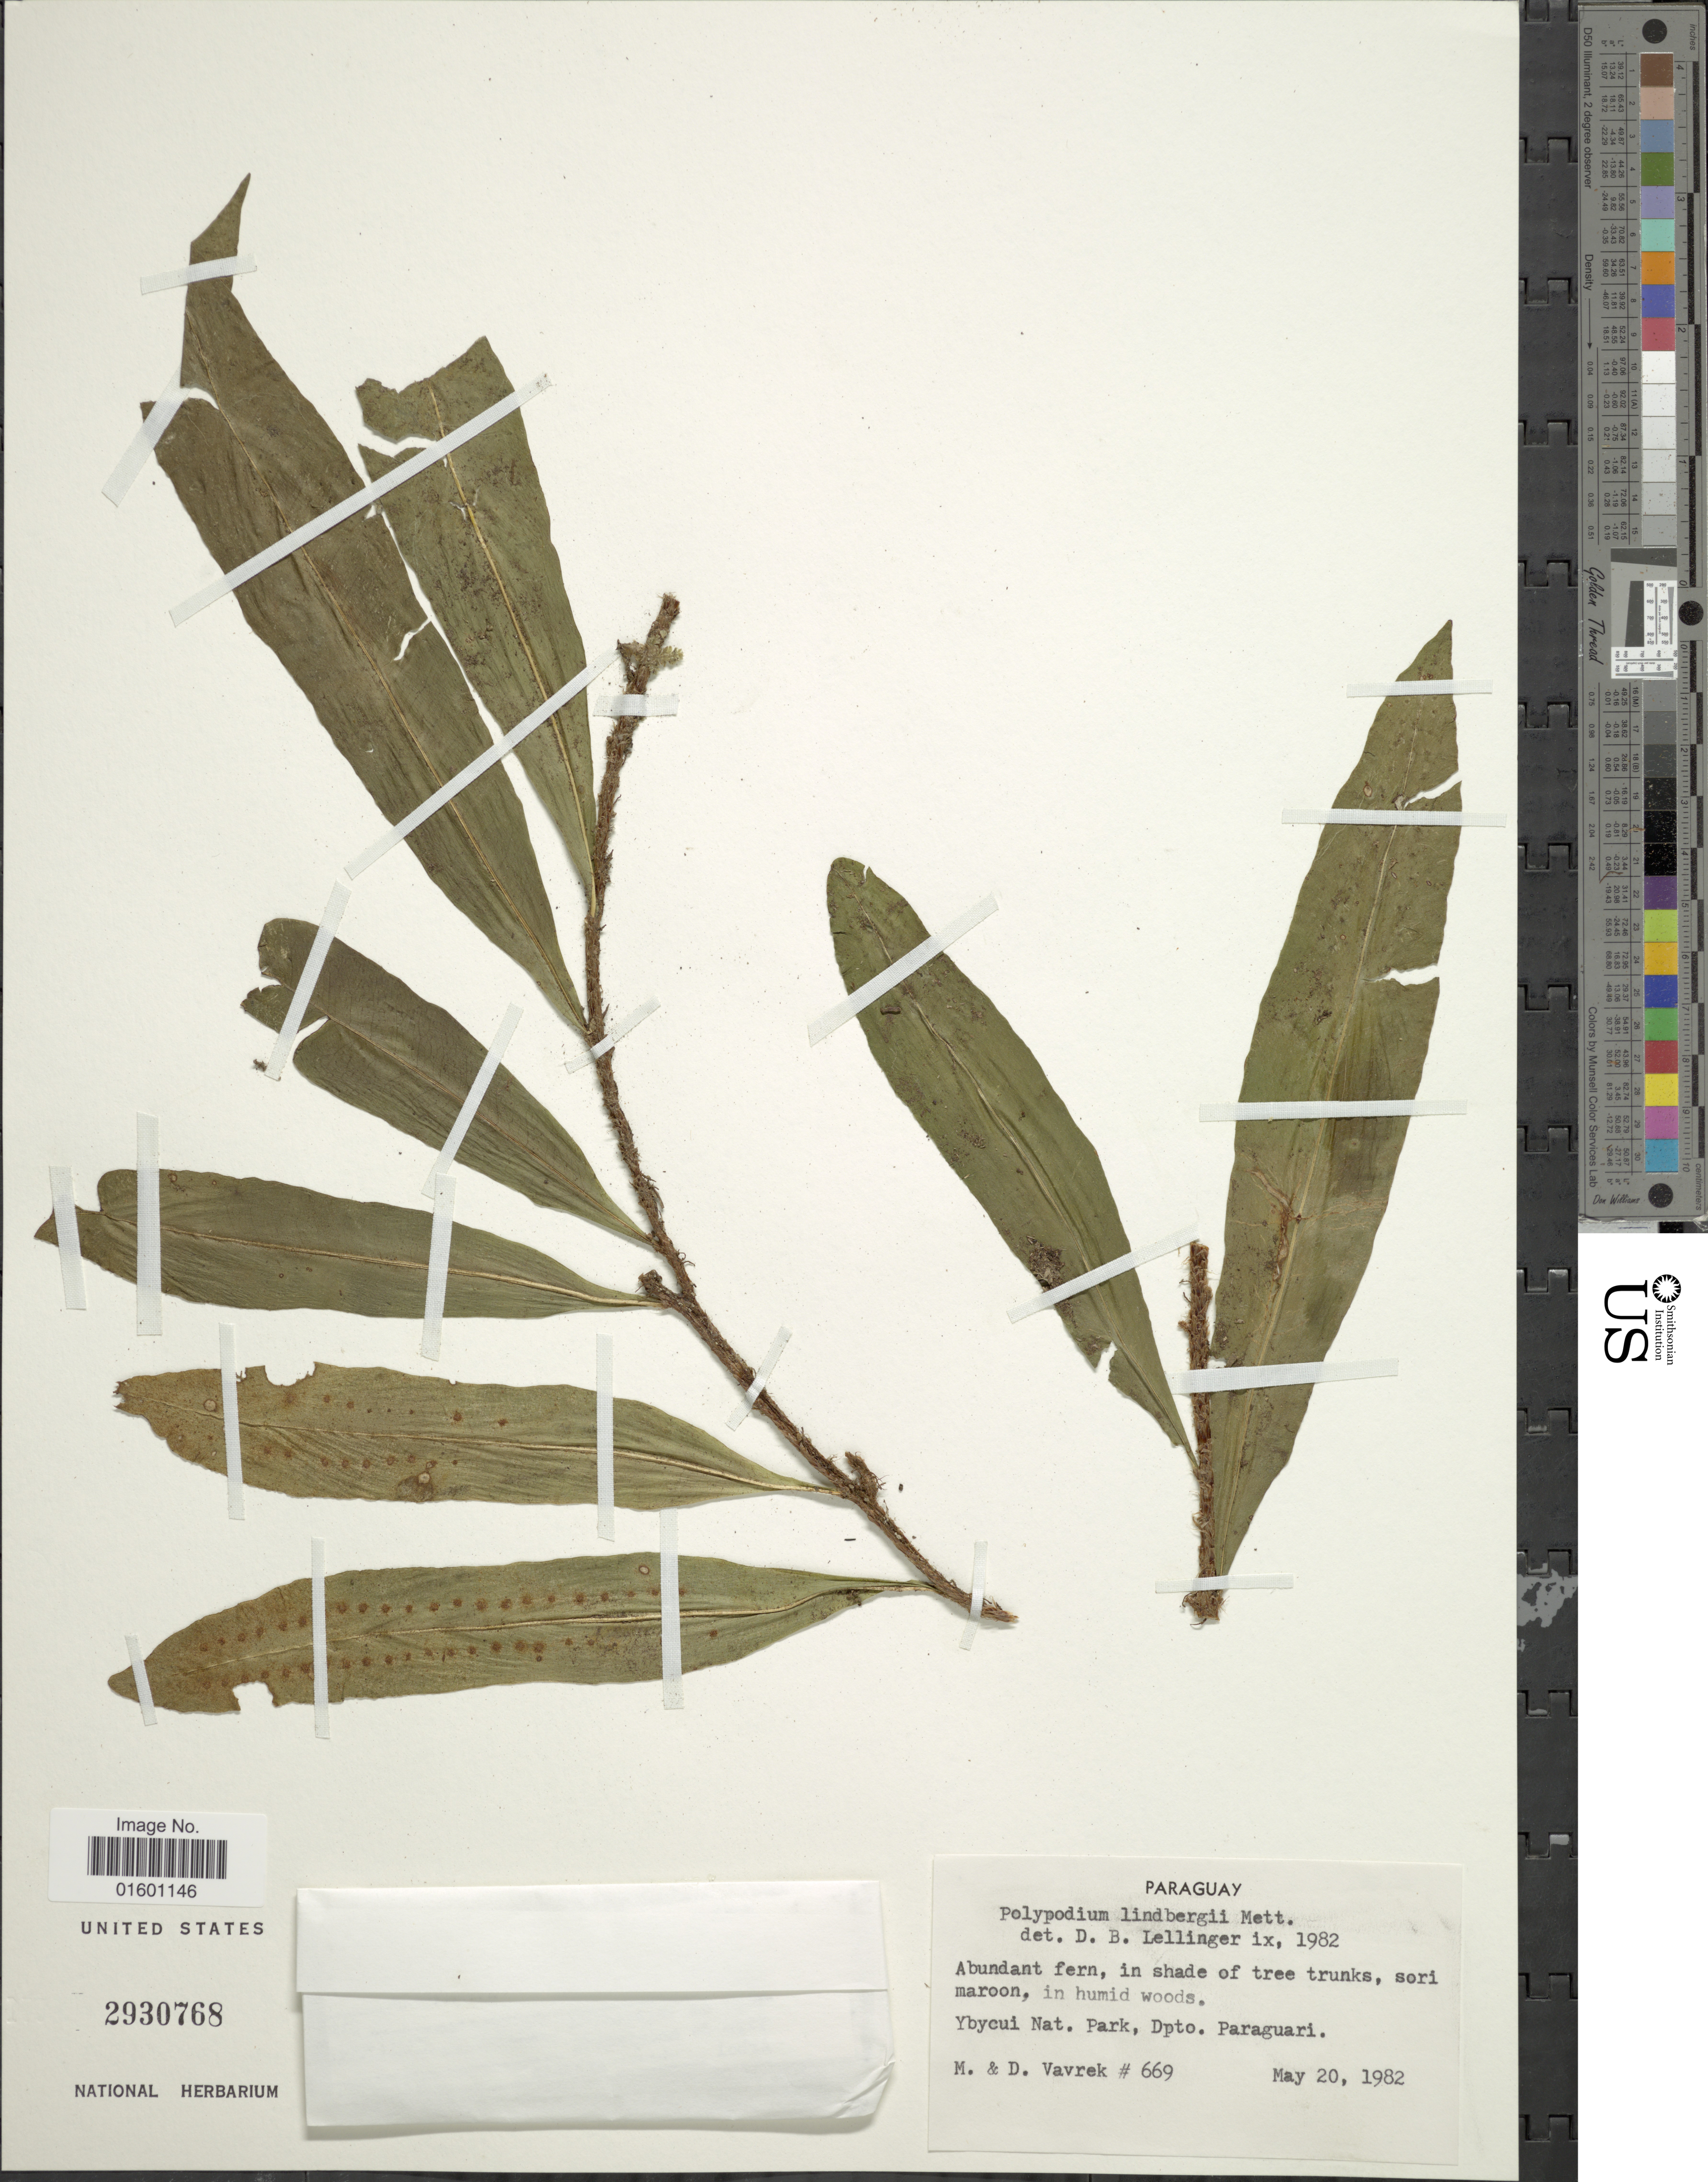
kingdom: Plantae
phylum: Tracheophyta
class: Polypodiopsida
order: Polypodiales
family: Polypodiaceae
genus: Microgramma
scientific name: Microgramma lindbergii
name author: (Mett.) Sota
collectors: M. Vavrek & D. Vavrek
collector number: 669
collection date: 1982-05-20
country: Paraguay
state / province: Paraguari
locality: Ybcui Nat. Park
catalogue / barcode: US 2930768